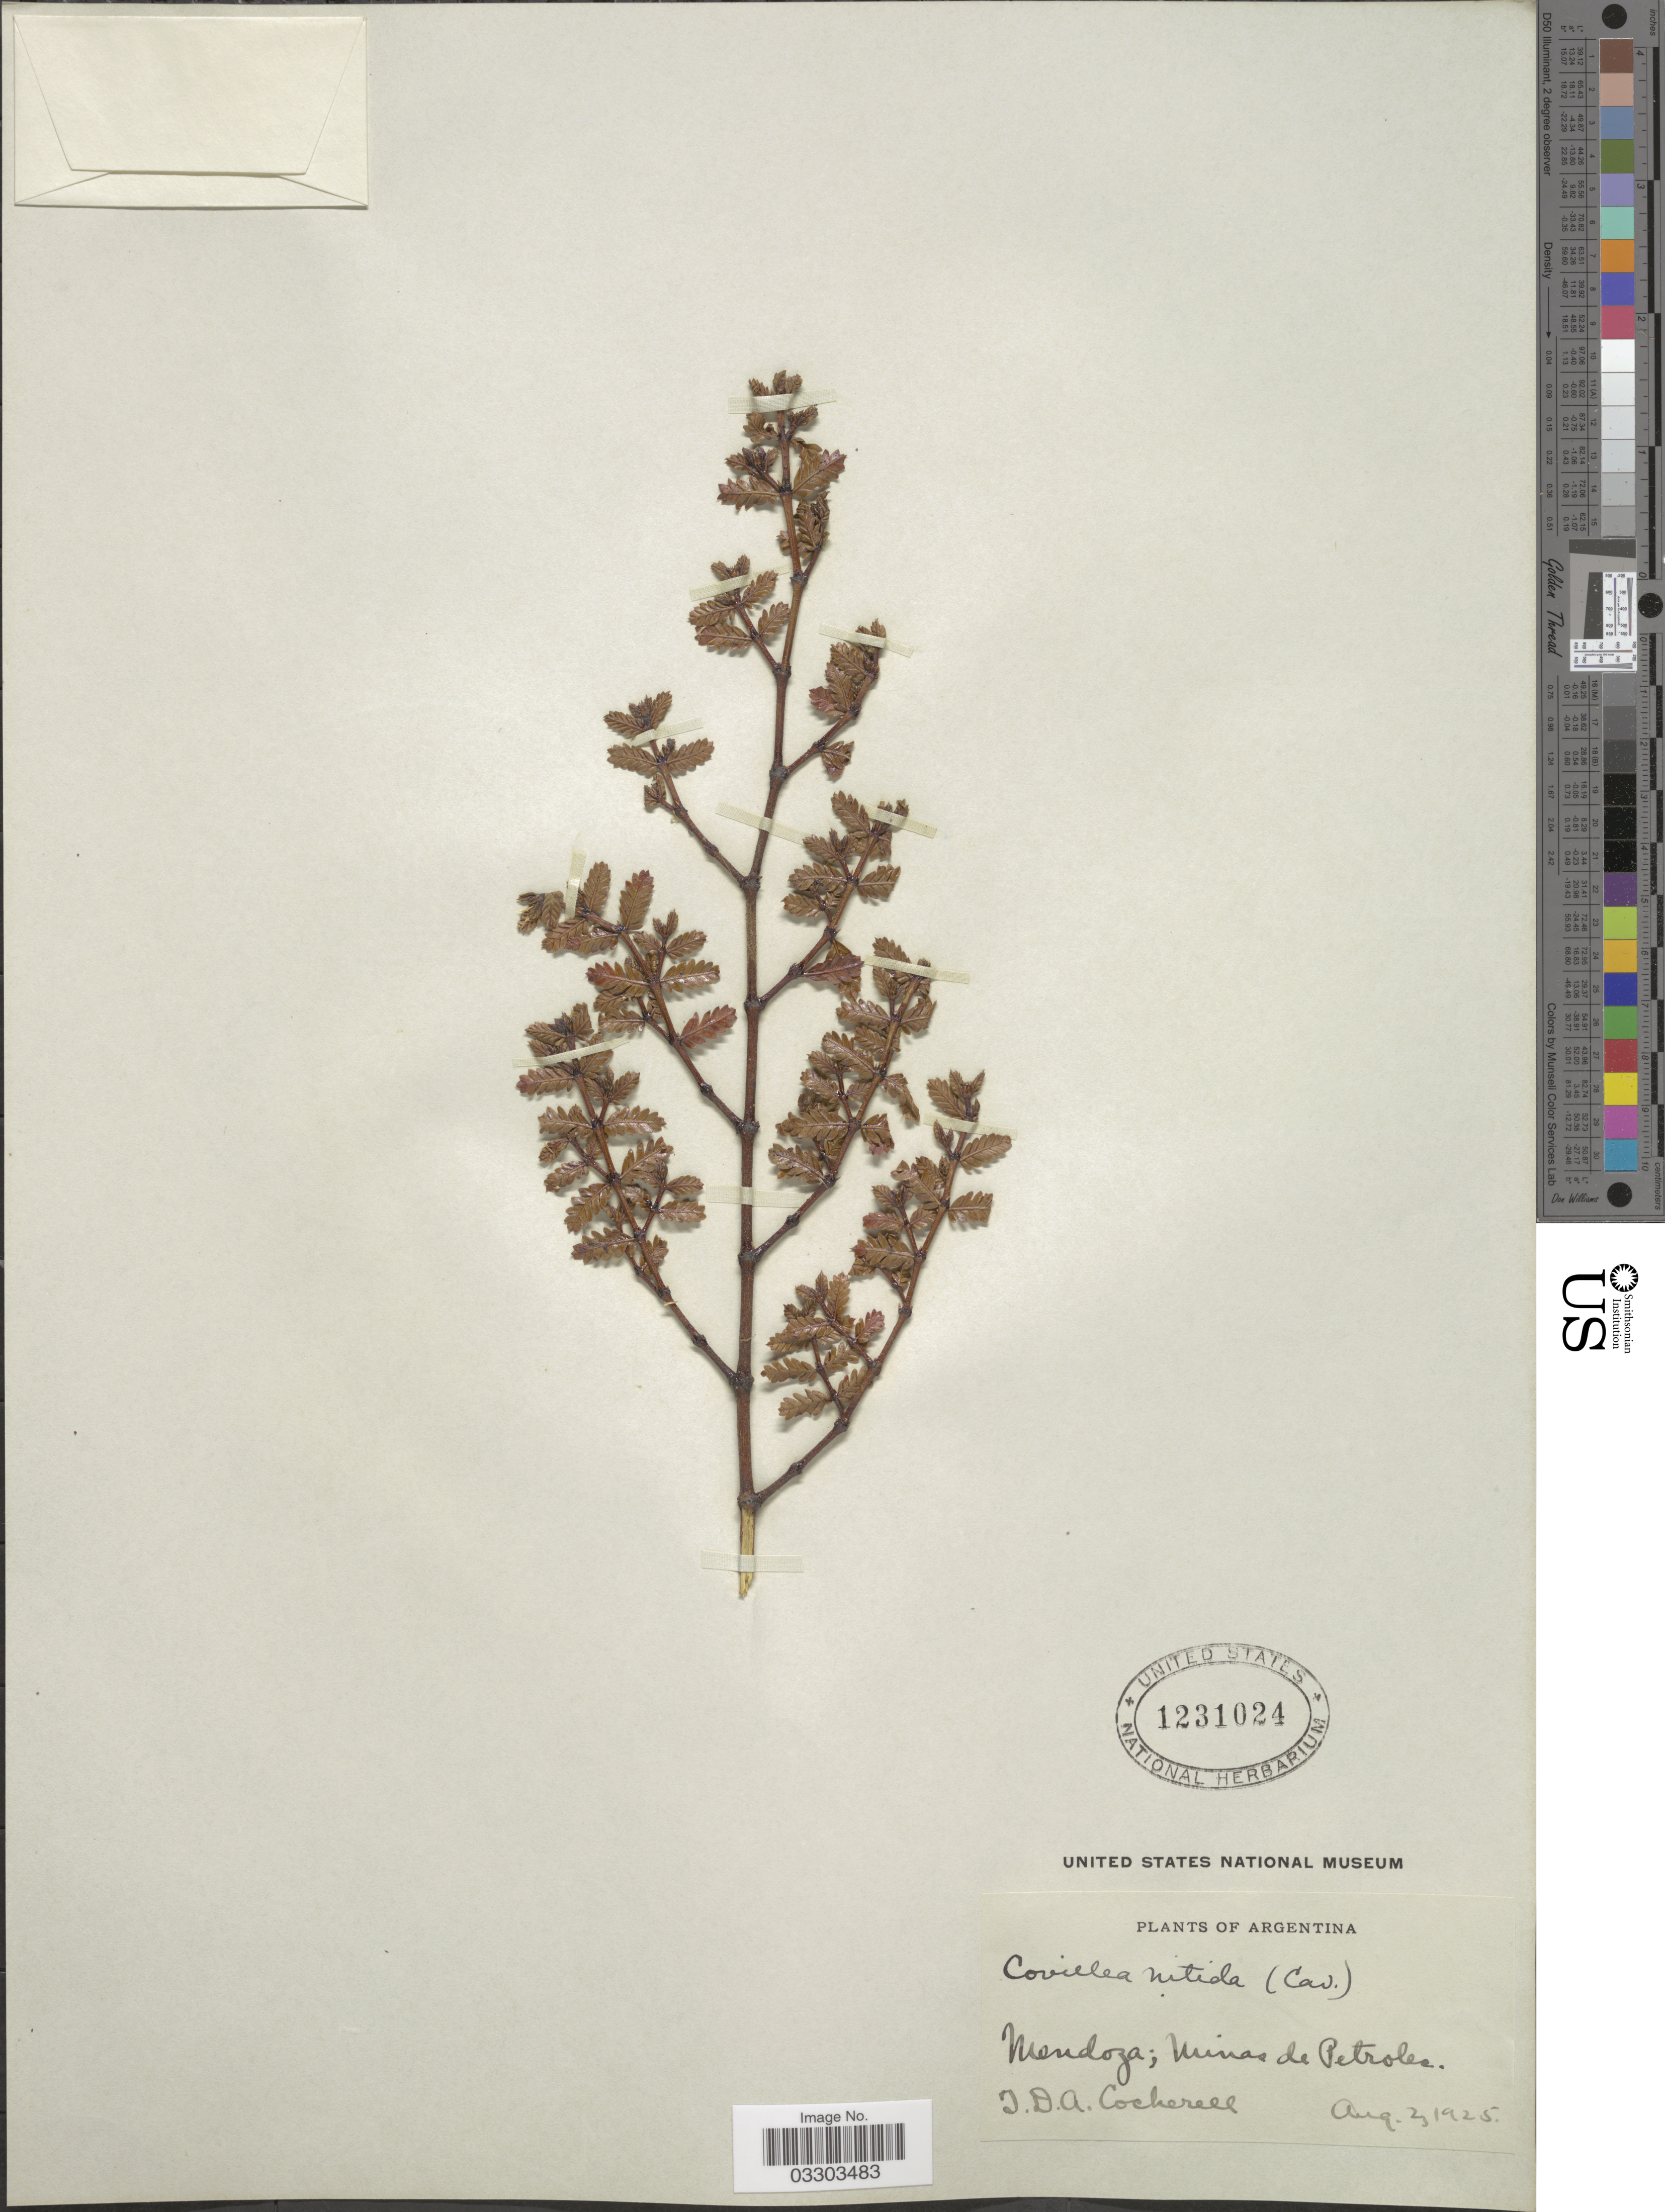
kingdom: Plantae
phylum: Tracheophyta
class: Magnoliopsida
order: Zygophyllales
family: Zygophyllaceae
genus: Larrea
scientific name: Larrea nitida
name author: Cav.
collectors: T. Cockerell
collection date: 1925-08-02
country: Argentina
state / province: Mendoza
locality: Minas de Petroles.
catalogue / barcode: US 1231024